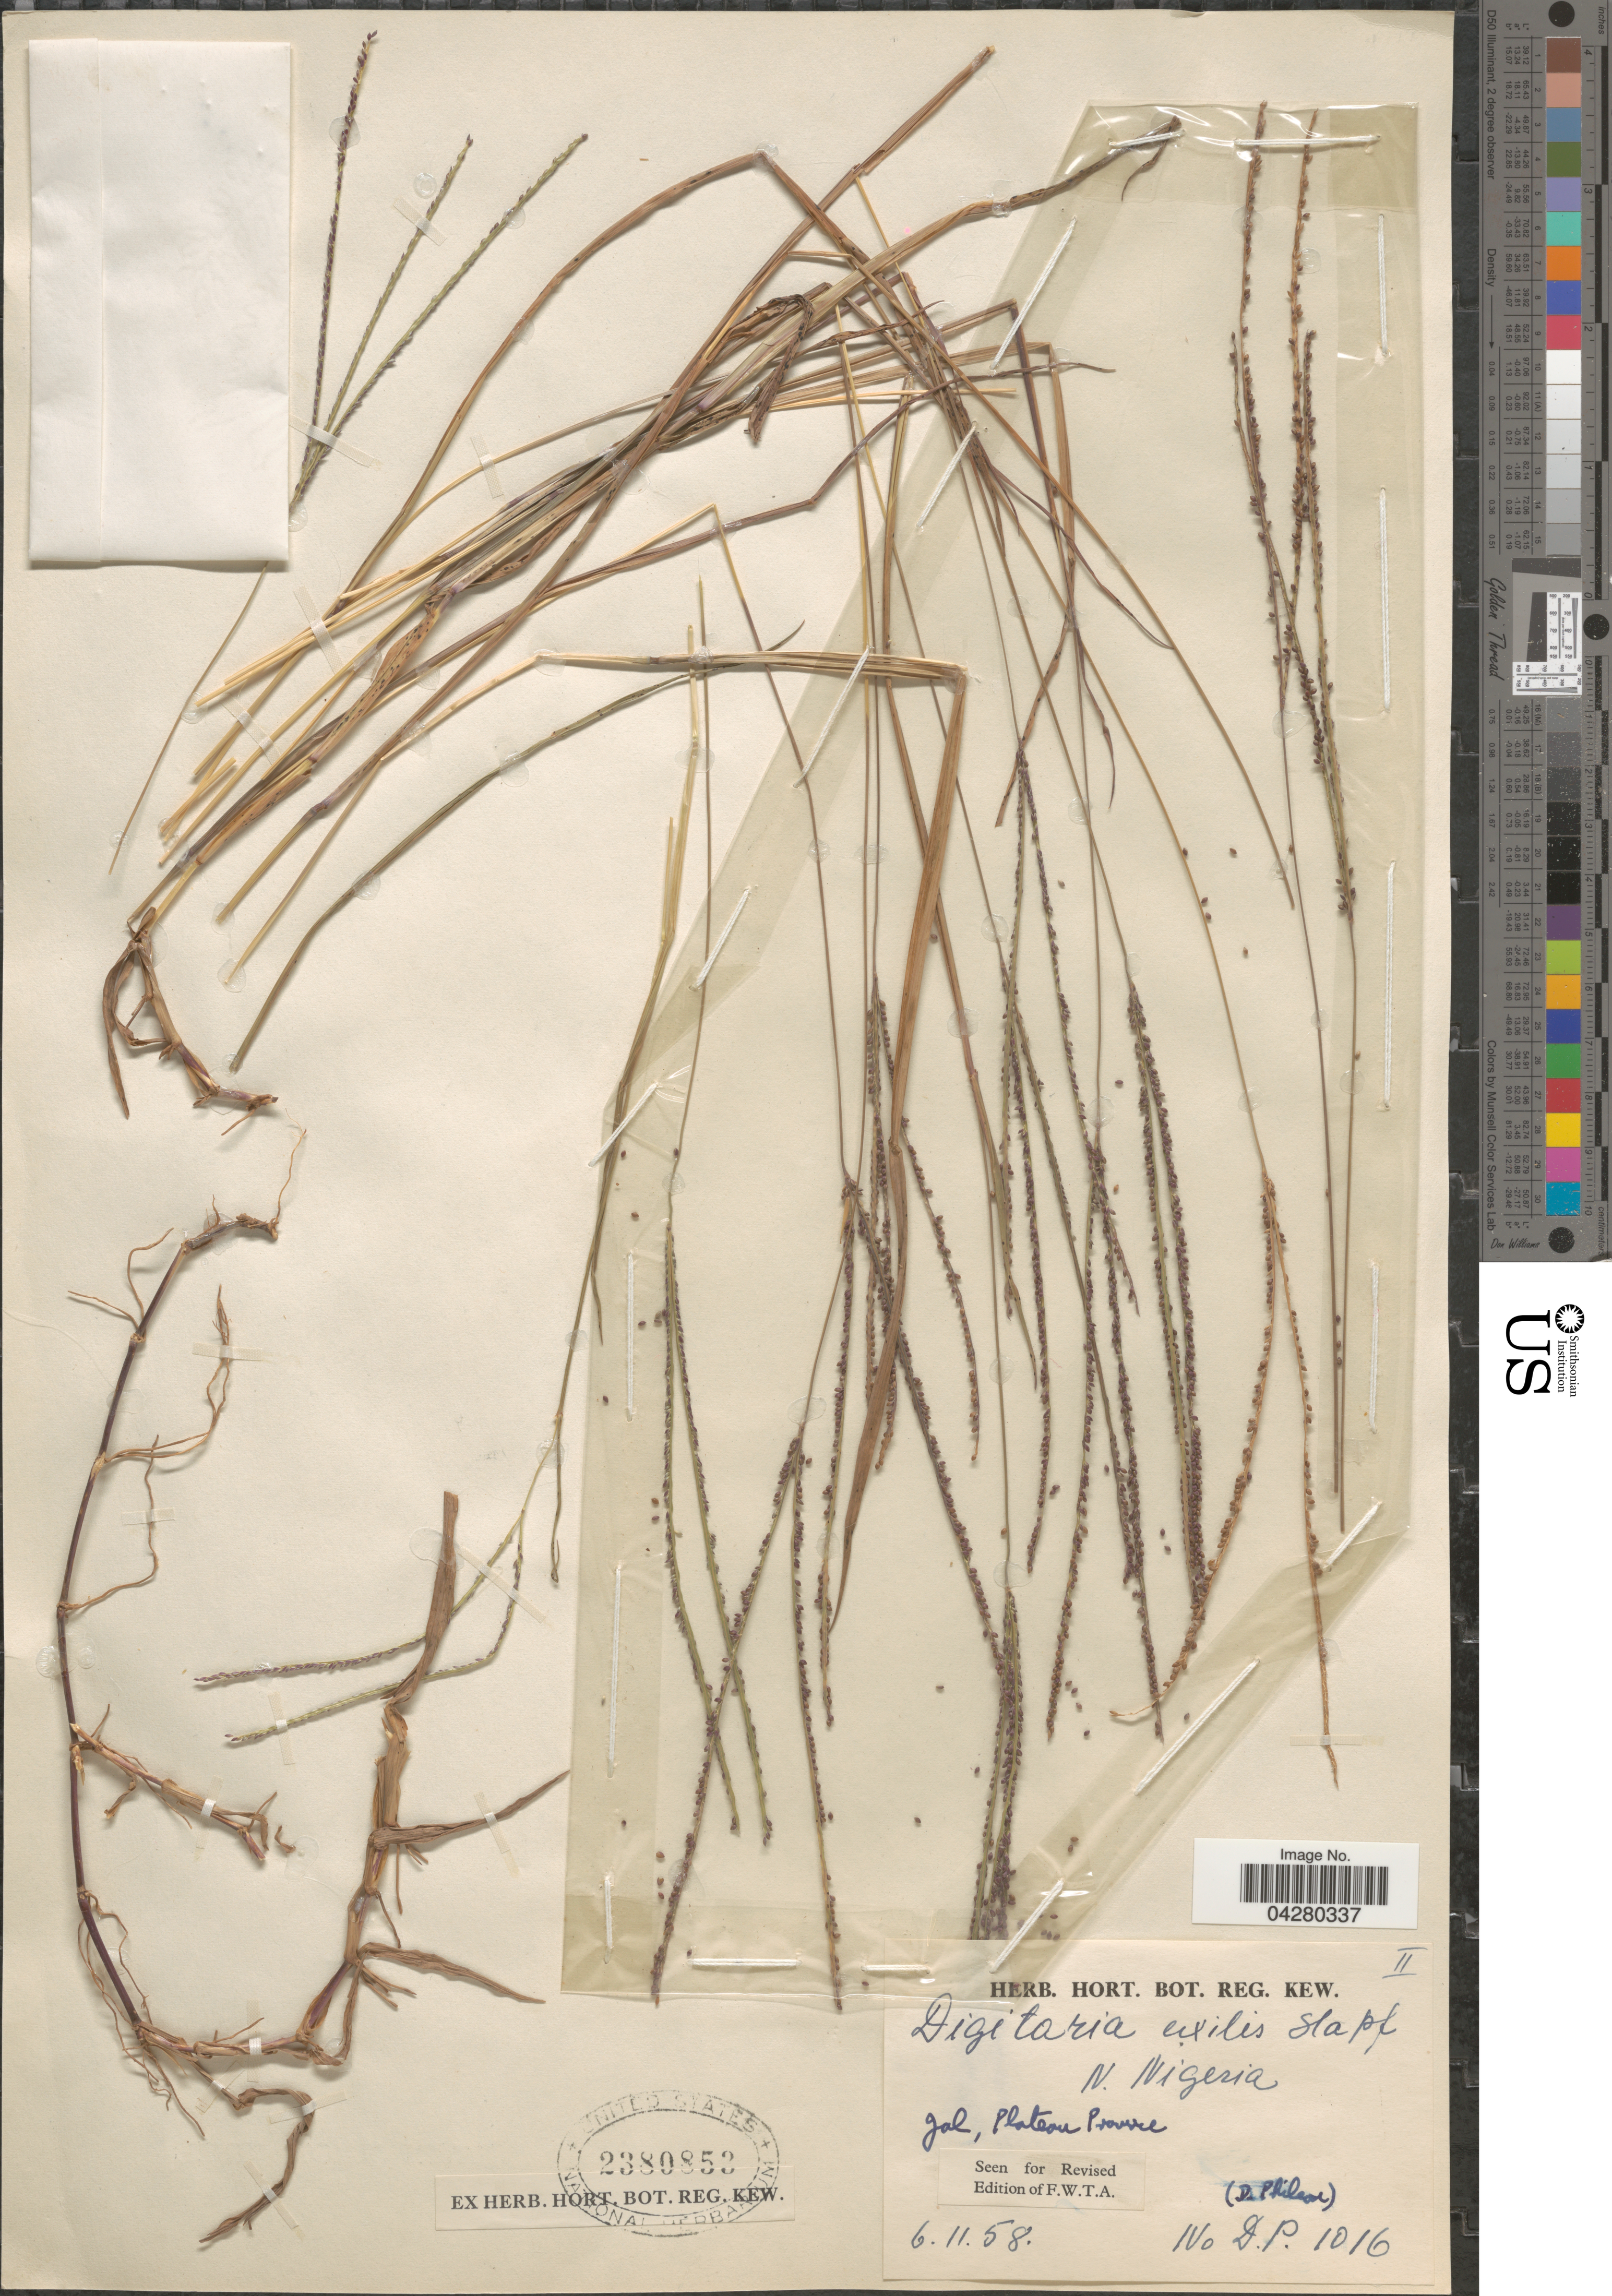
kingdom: Plantae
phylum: Tracheophyta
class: Liliopsida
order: Poales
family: Poaceae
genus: Digitaria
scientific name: Digitaria exilis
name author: Stapf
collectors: D. Philcox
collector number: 1016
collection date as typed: Transcribed d/m/y: 6/11/58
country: Nigeria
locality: N. Nigeria. Jol, Plateau Province.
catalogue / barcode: US 2380853